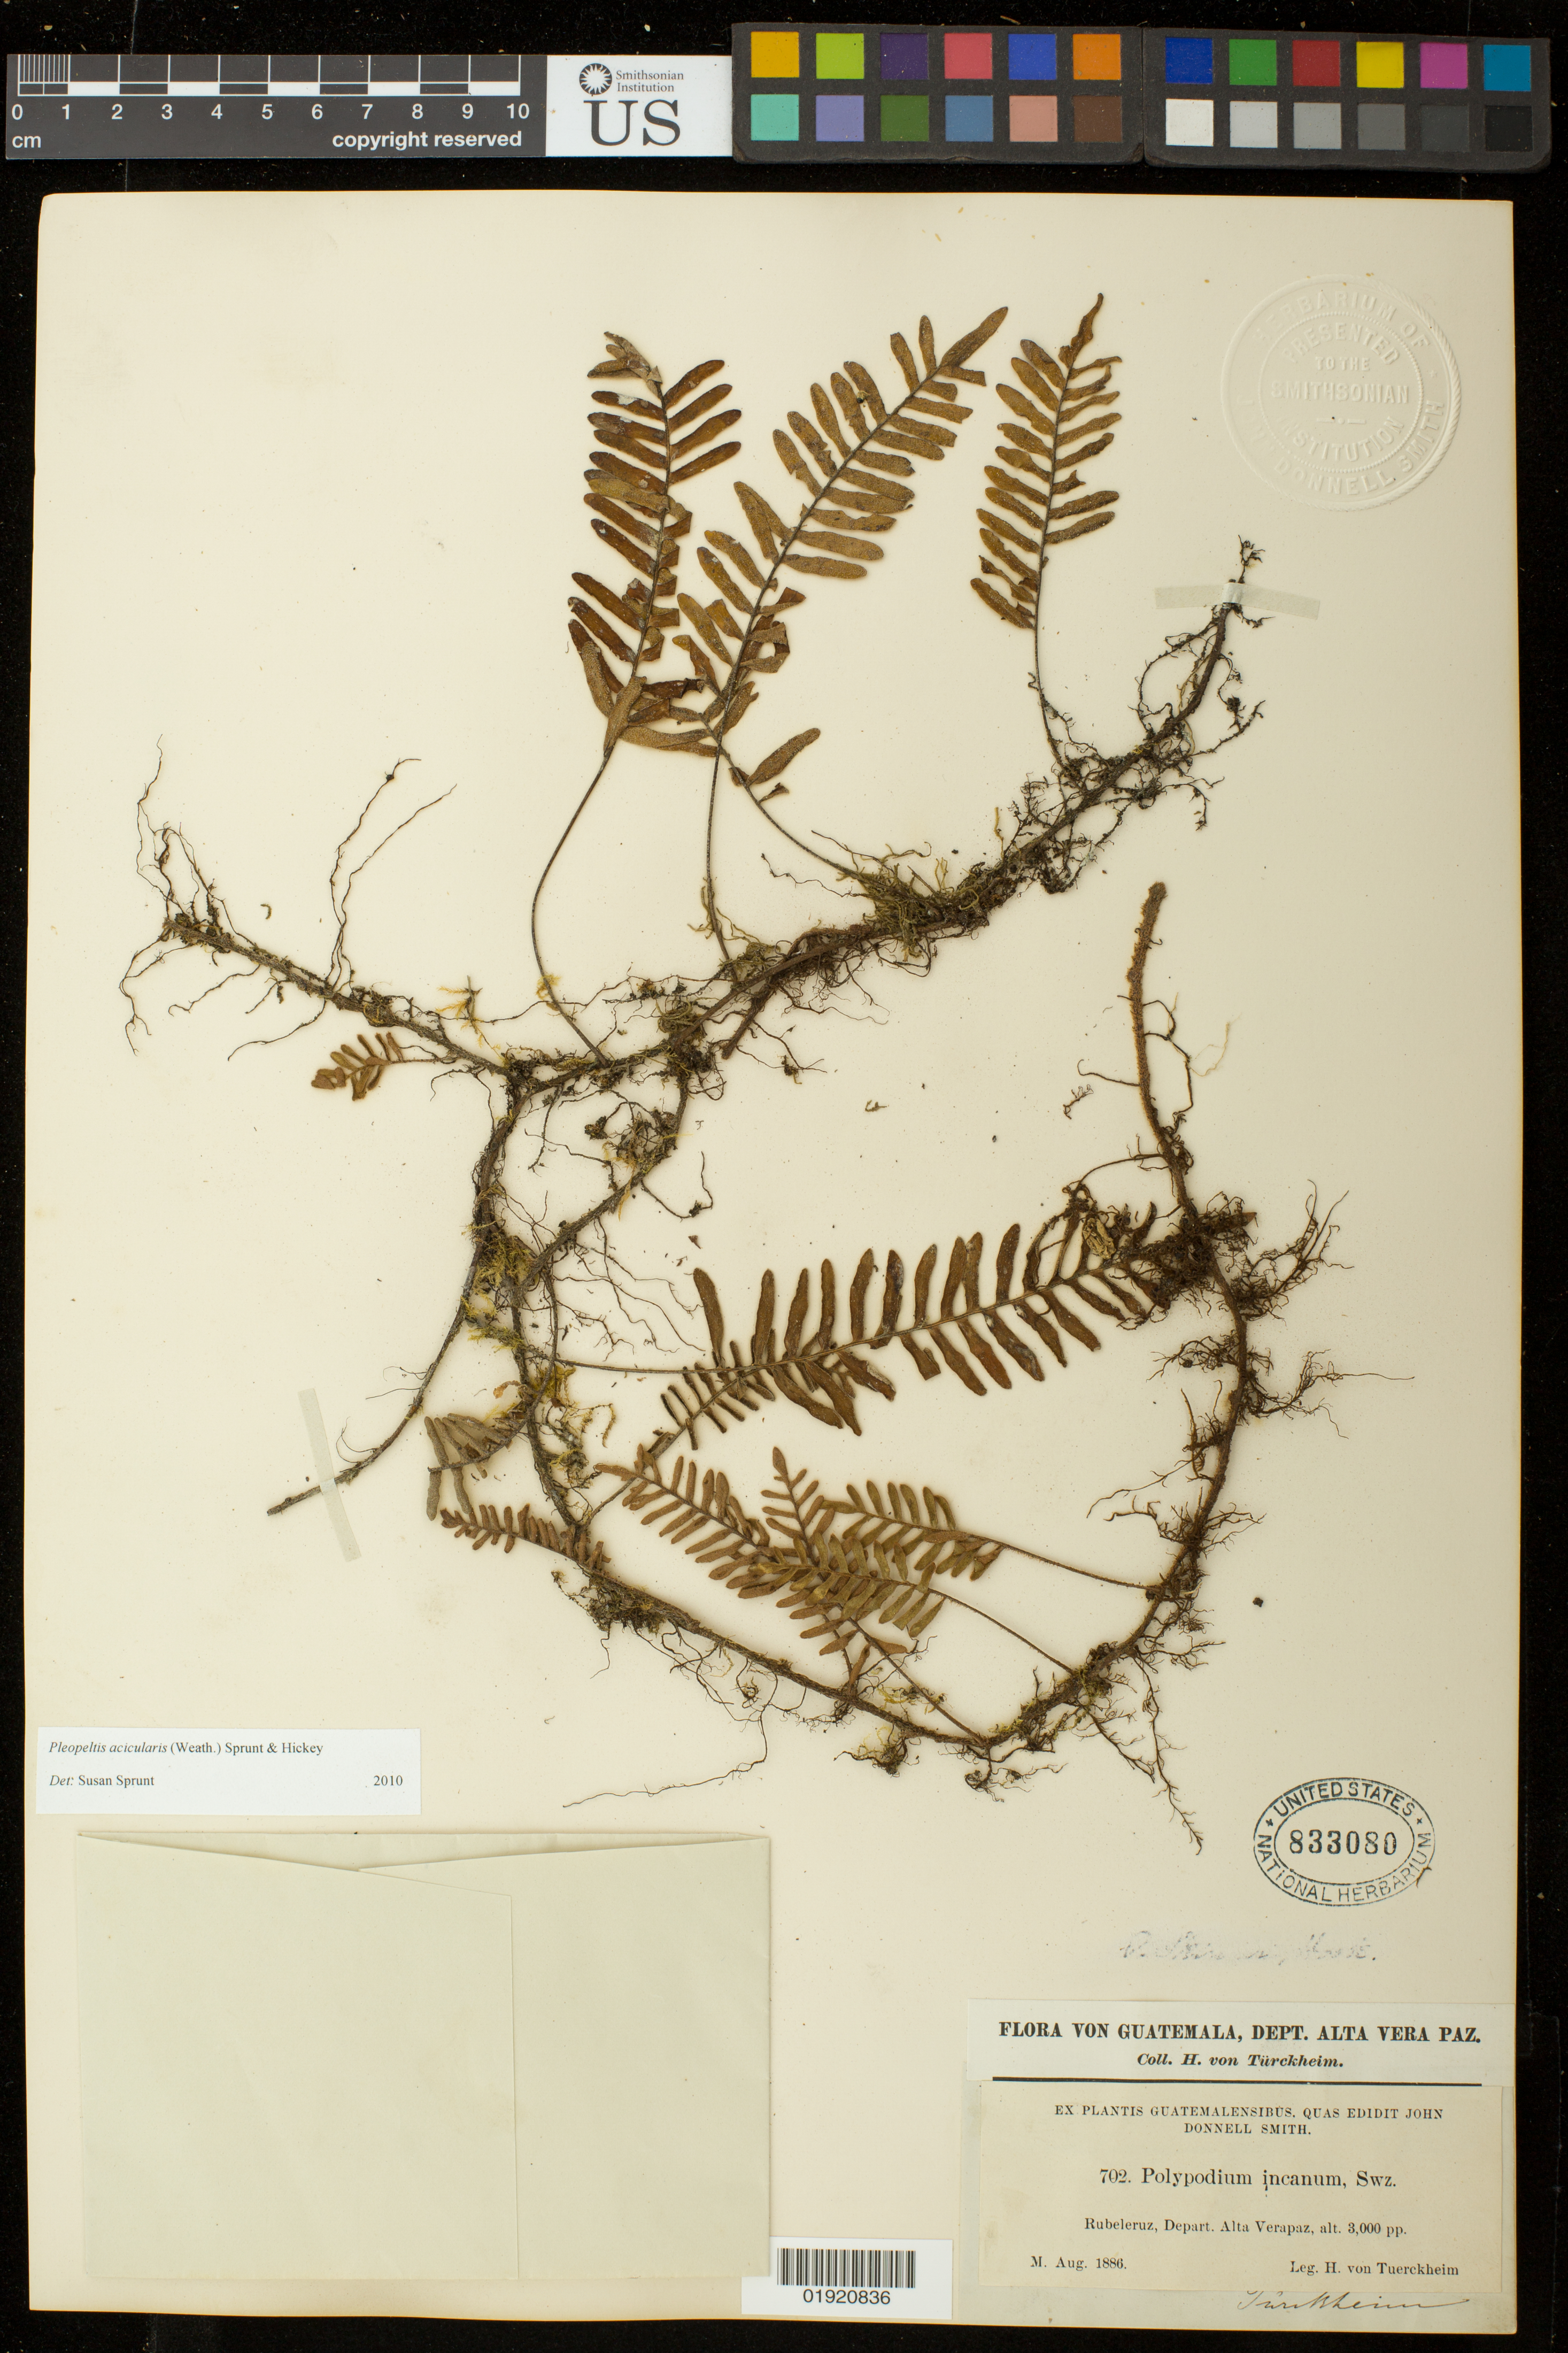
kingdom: Plantae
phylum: Tracheophyta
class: Polypodiopsida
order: Polypodiales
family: Polypodiaceae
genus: Pleopeltis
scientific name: Pleopeltis acicularis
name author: (Weath.) A.R. Sm. & Krömer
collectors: H. von Türckheim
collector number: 702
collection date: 1886-08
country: Guatemala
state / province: Alta Verapaz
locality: Guatemala. Rubeleruz, Depart. Alta Verapaz.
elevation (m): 914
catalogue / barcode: US 833080